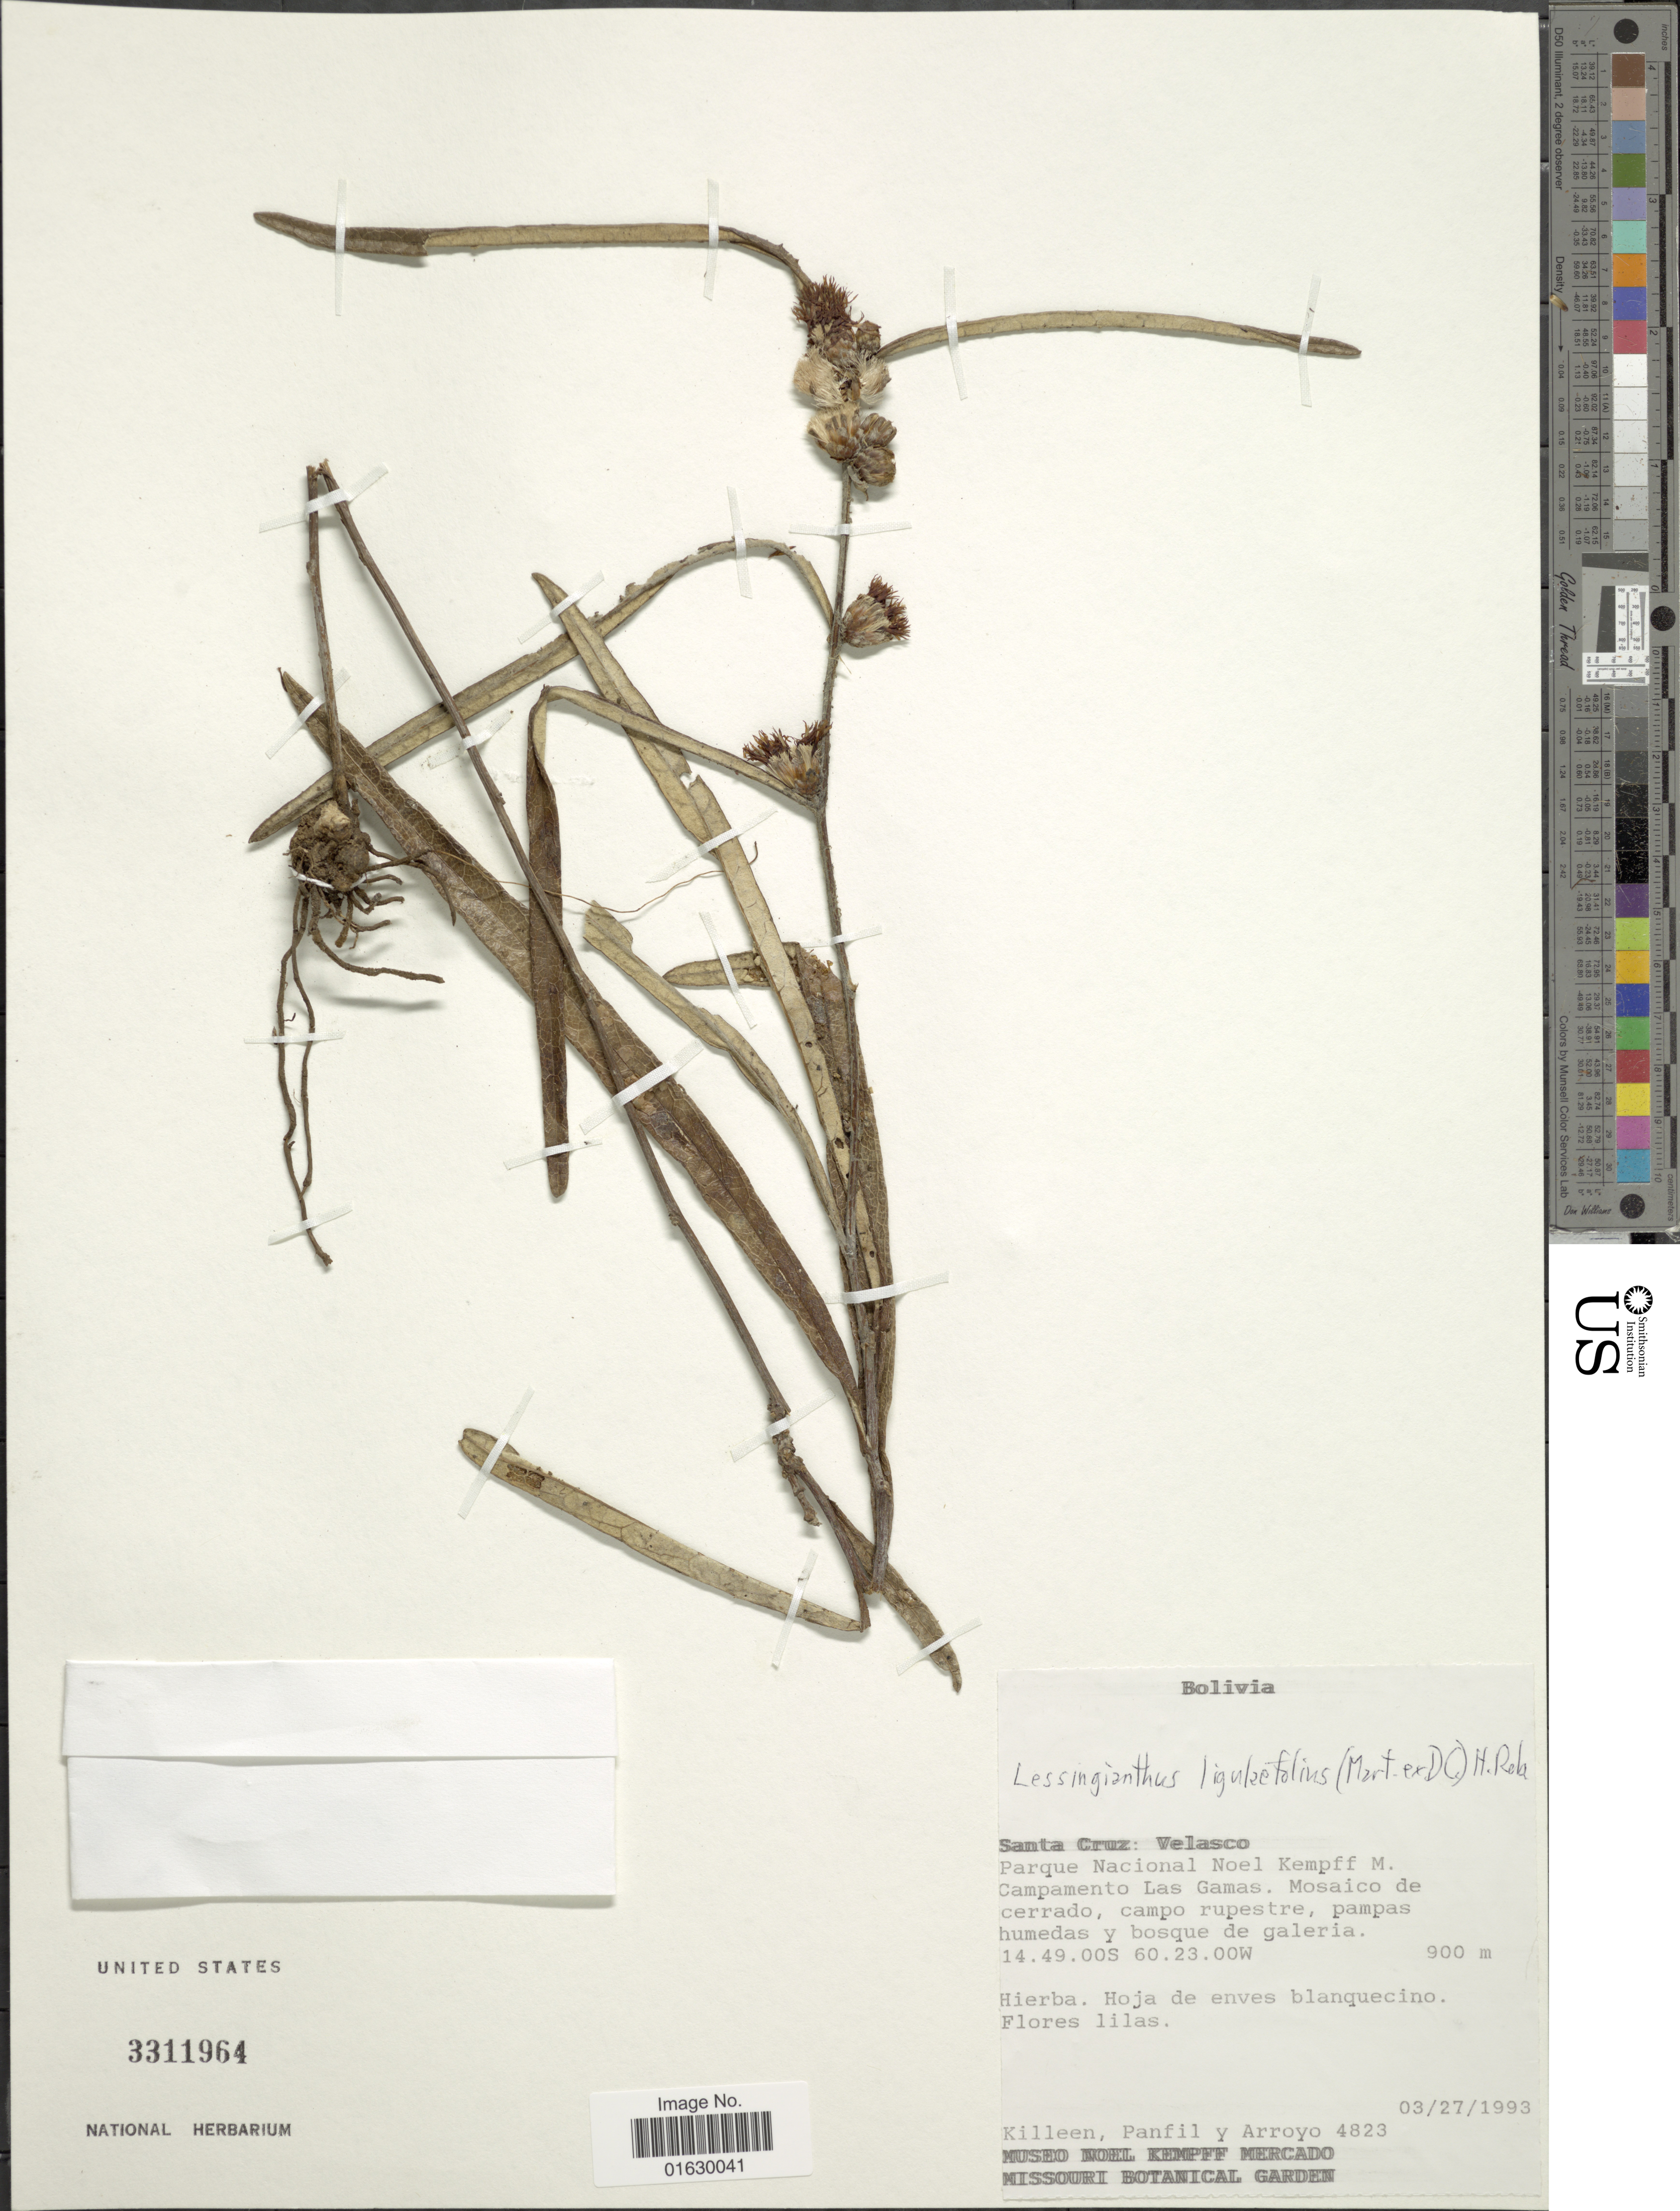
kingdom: Plantae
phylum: Tracheophyta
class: Magnoliopsida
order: Asterales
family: Asteraceae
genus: Lessingianthus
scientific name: Lessingianthus ligulifolius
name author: (Mart. ex DC.) H. Rob.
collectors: Killeen, --, -- Panfil & Arroyo, --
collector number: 4823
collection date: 1993-03-27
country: Bolivia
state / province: Santa Cruz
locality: Santa Cruz: Velasco, Parque Nacional Noel Kempff M., Campamento Las Gamas, Mosaico de cerrado, campo rupestre, pampas humedas y bosuq de galeria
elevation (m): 900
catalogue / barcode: US 3311964